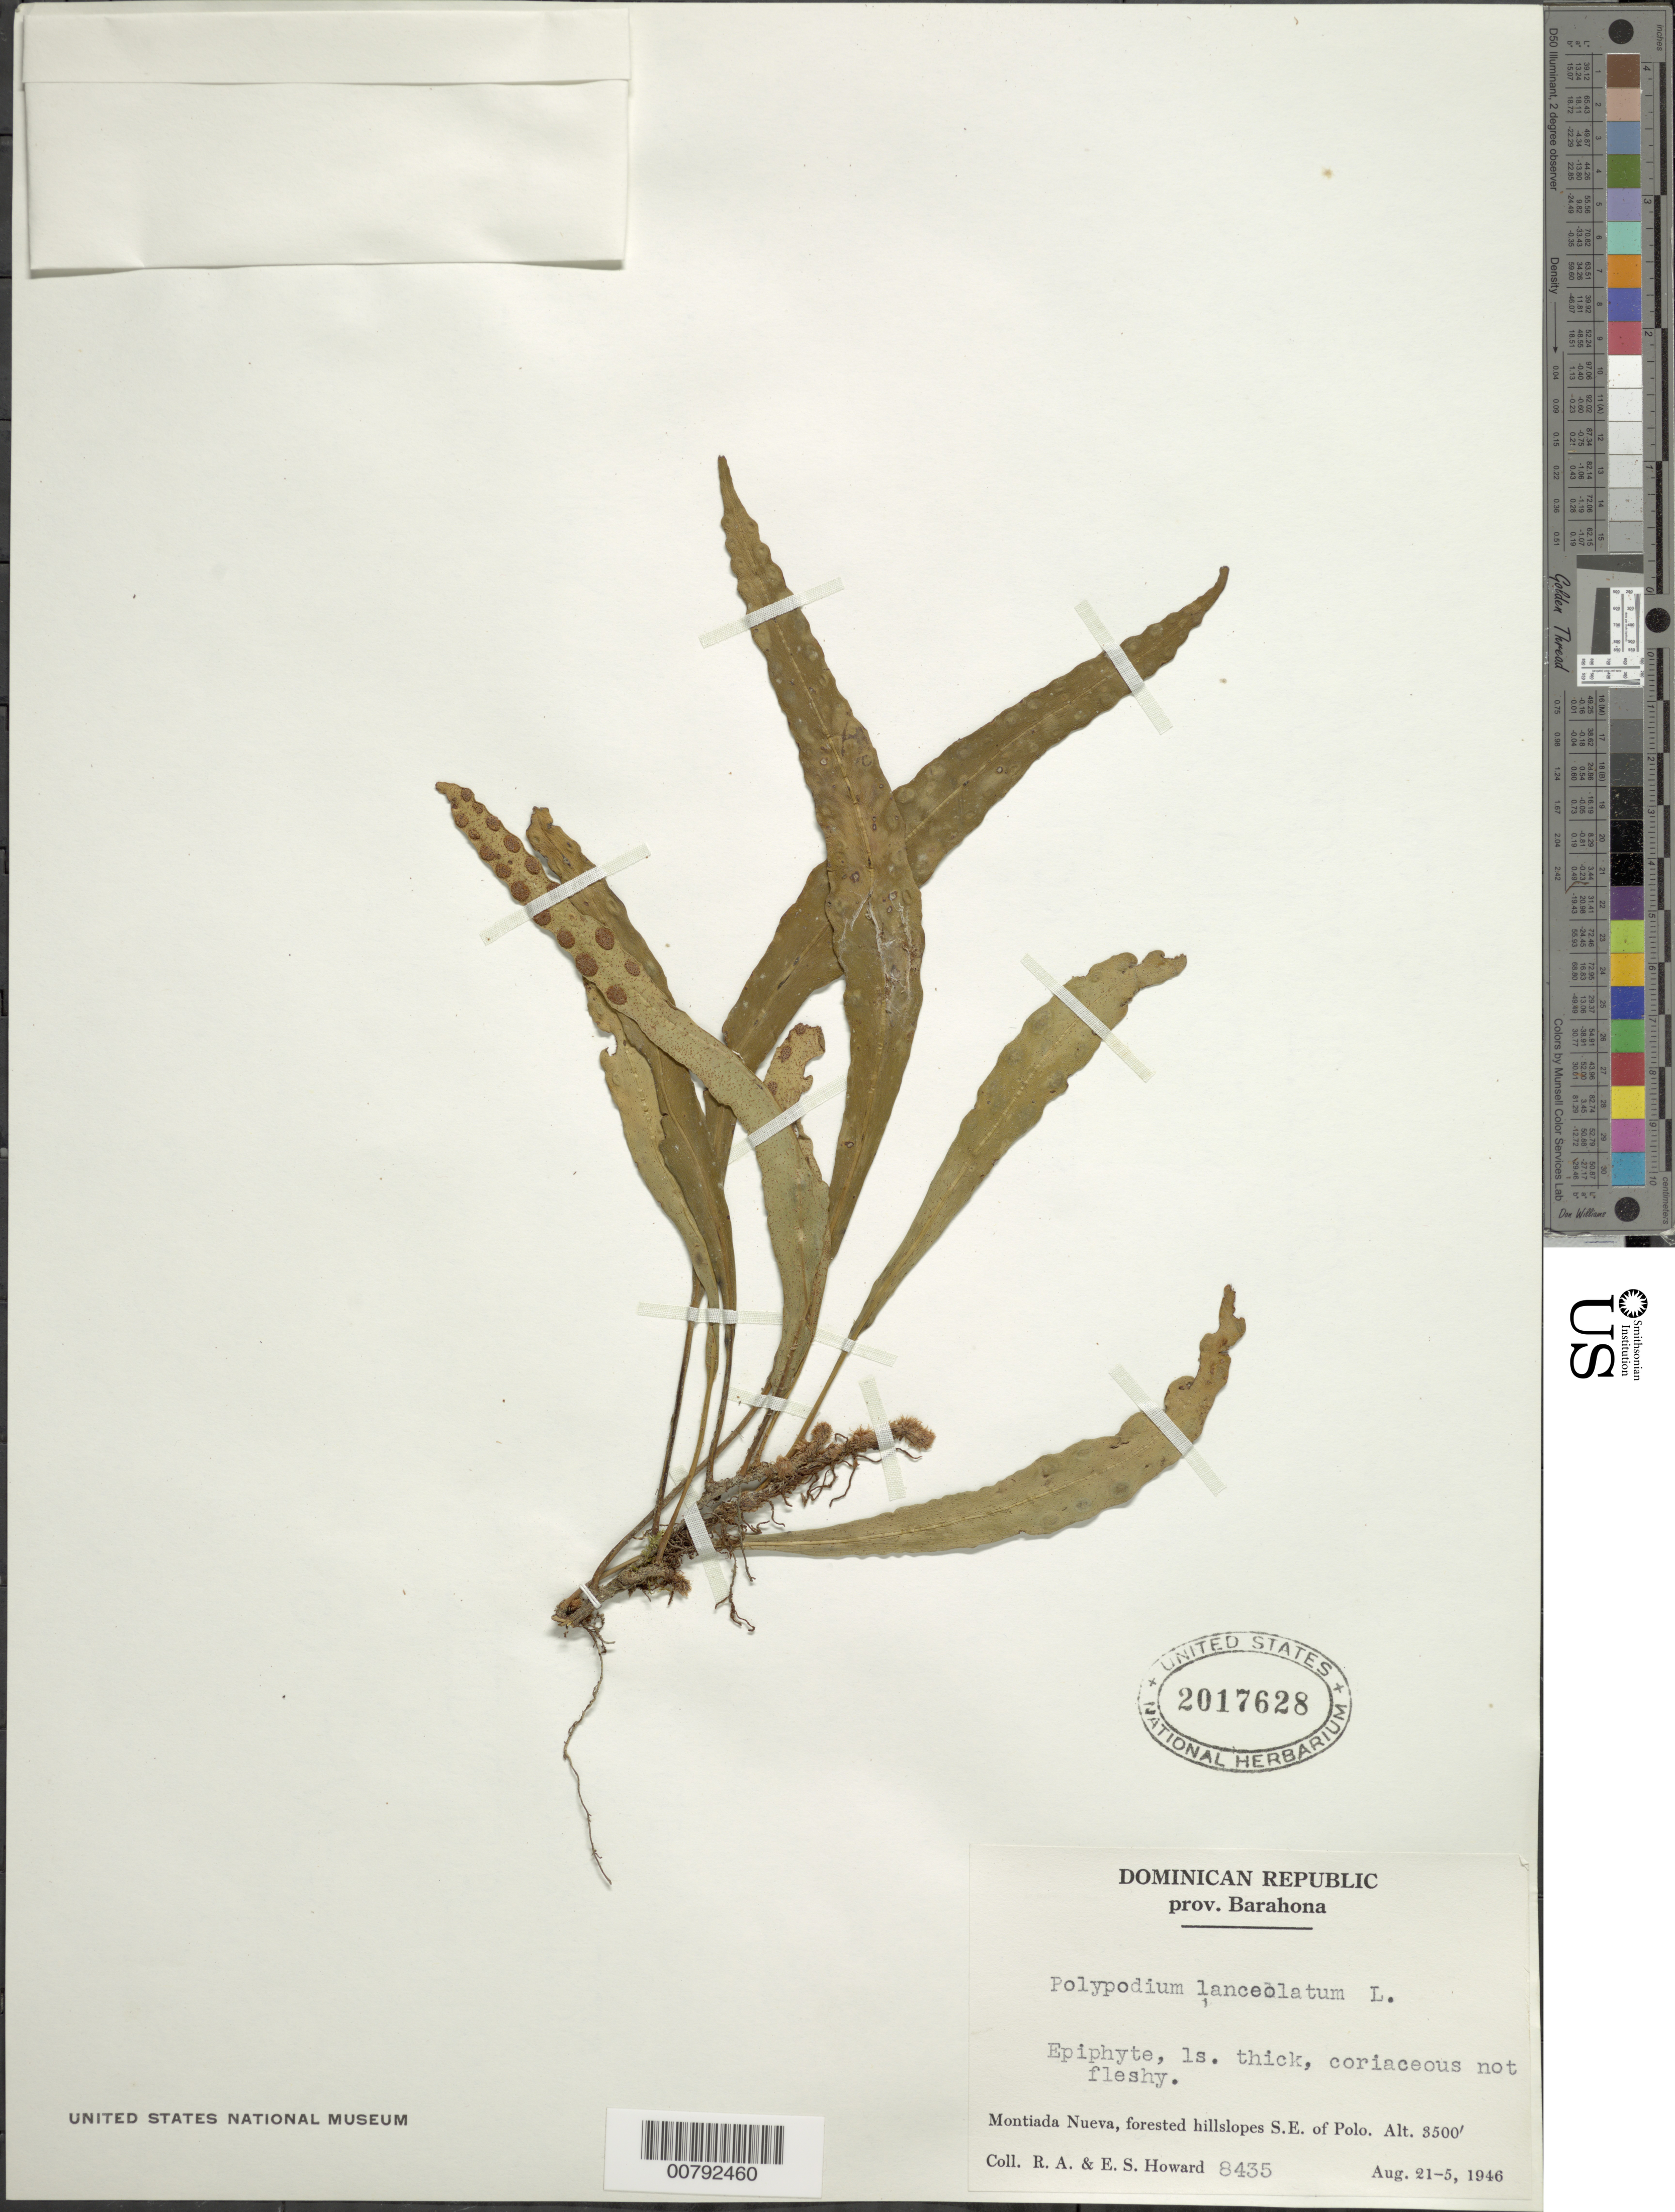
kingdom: Plantae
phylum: Tracheophyta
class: Polypodiopsida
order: Polypodiales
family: Polypodiaceae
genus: Pleopeltis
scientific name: Pleopeltis marginata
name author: A.R. Sm. & Tejero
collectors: R. A. Howard & E. S. Howard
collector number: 8435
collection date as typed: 21 Aug 1946 25 Aug 1946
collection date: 1946-08-21/1946-08-25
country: Dominican Republic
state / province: Barahona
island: Hispaniola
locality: Montiada Nueva, SE of Polo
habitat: Forested hillslopes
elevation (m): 1067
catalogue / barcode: US 2017628